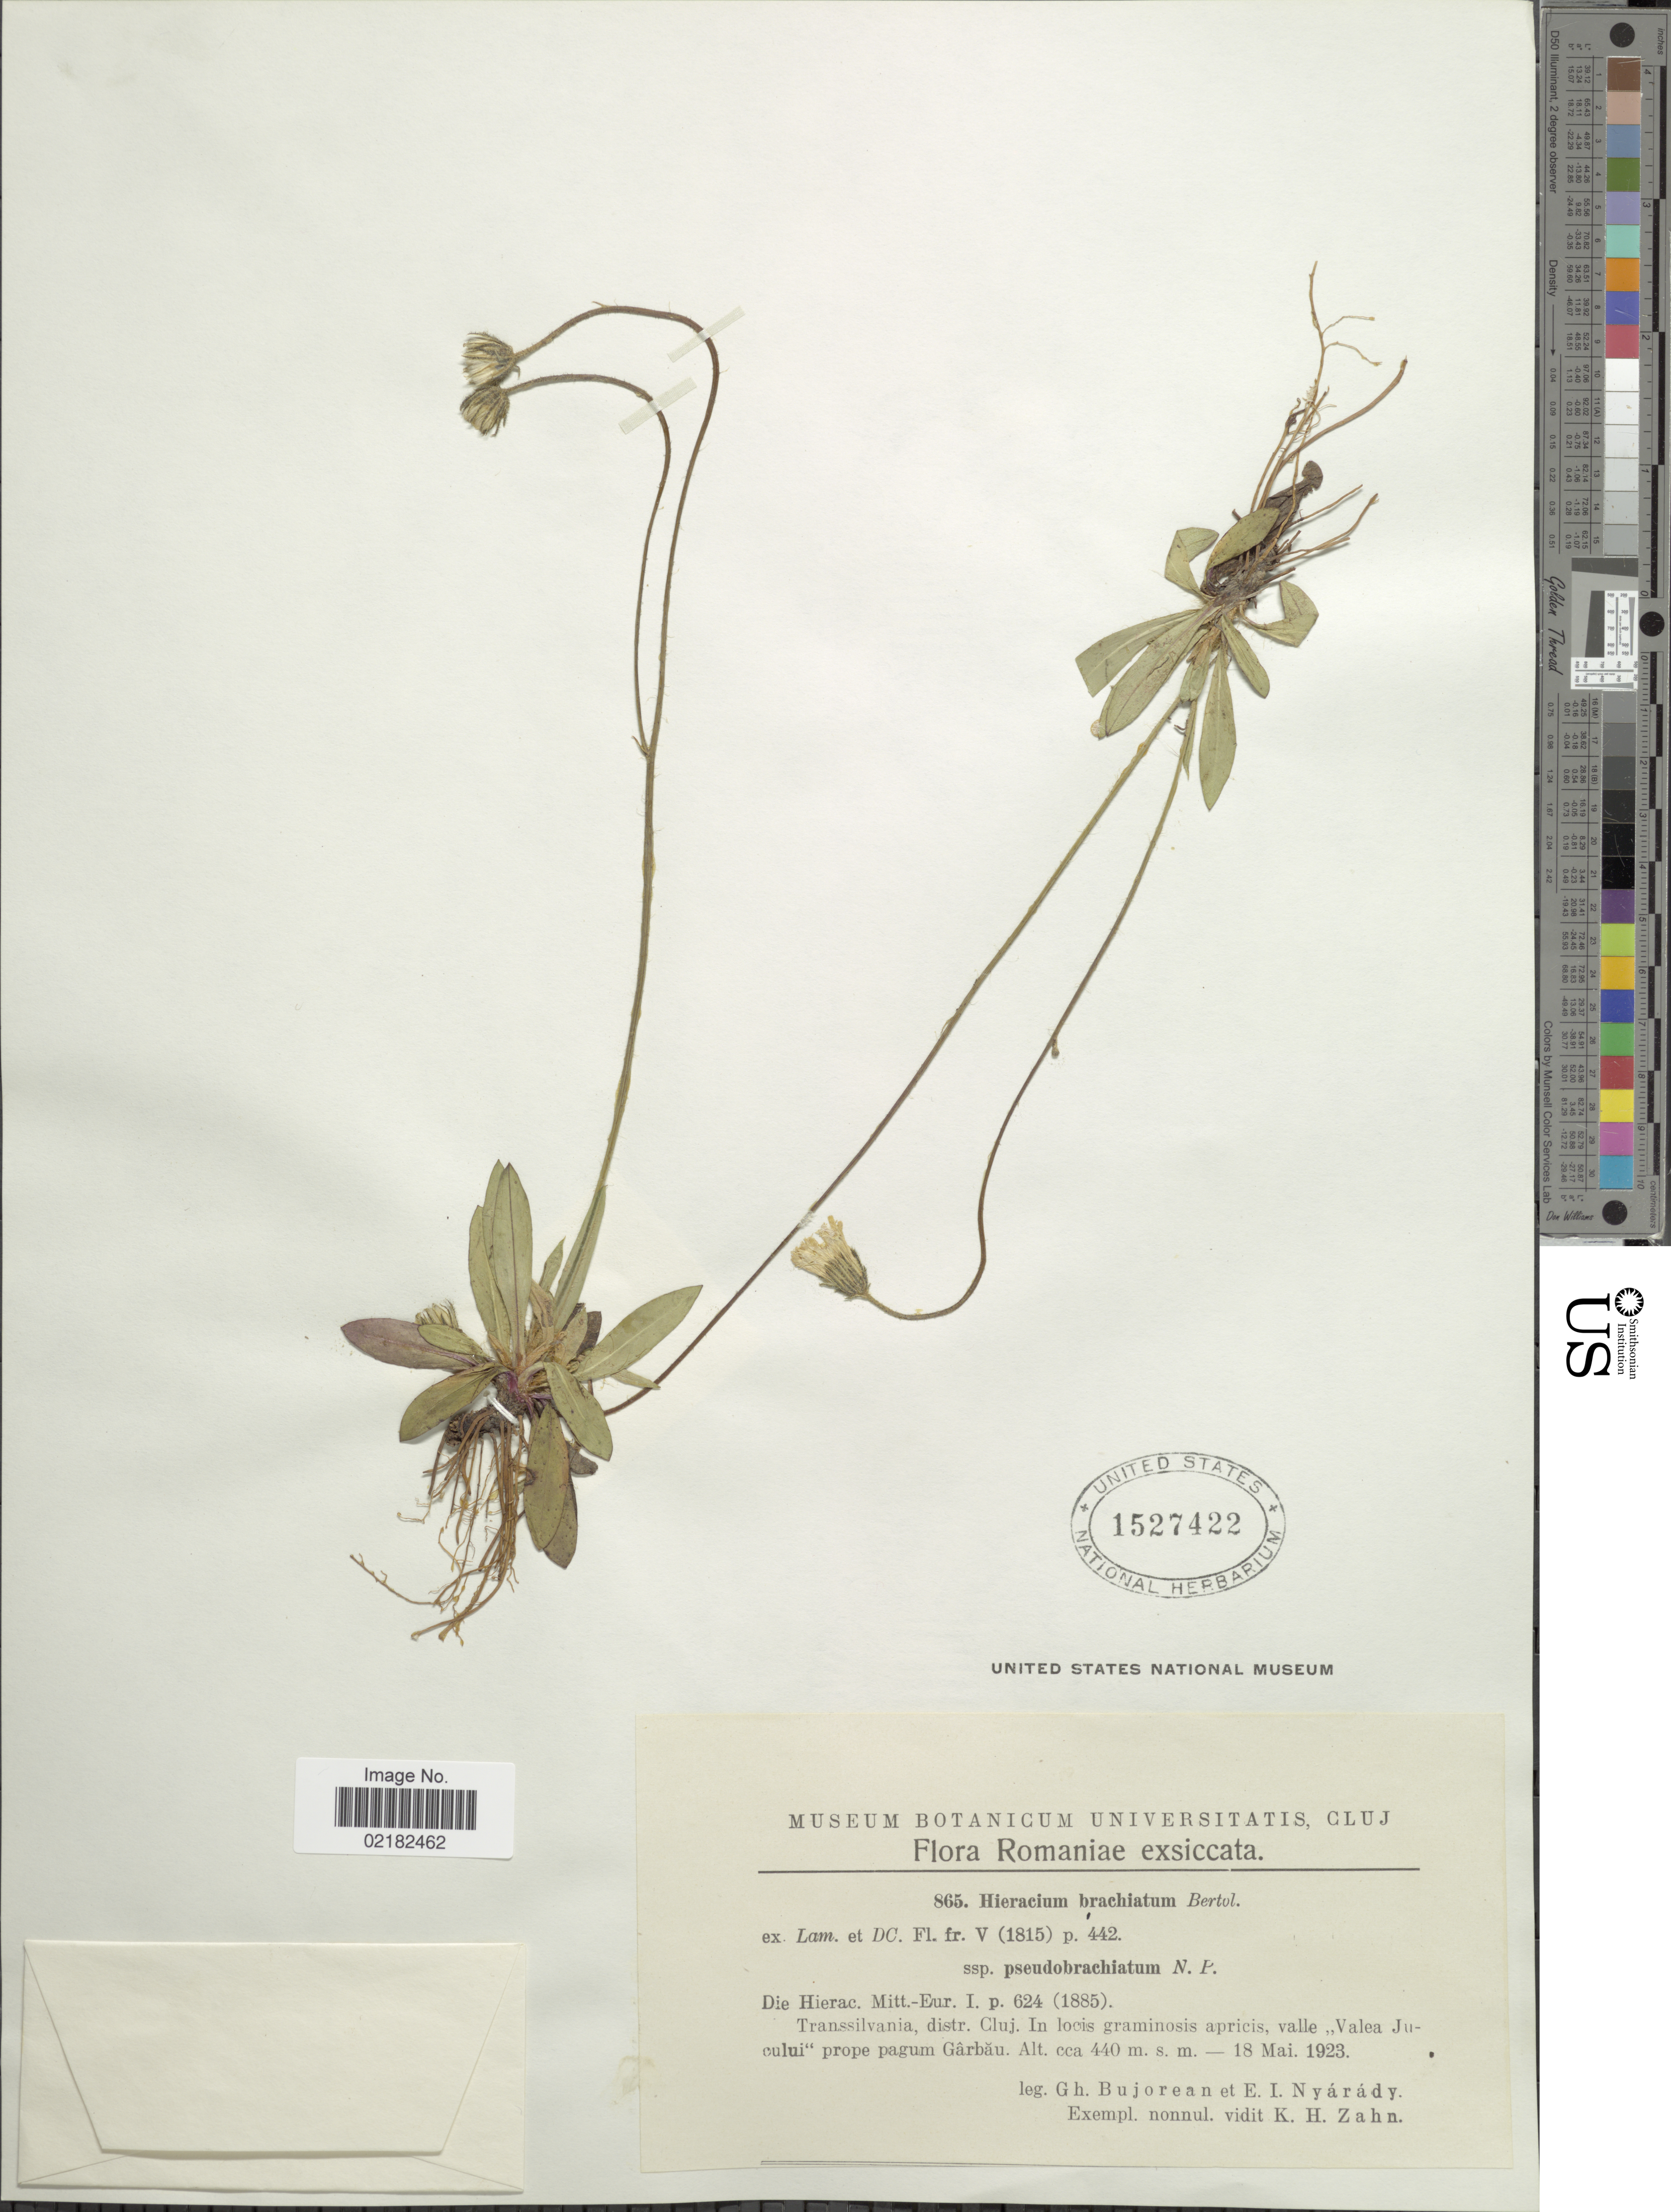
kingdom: Plantae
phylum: Tracheophyta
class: Magnoliopsida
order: Asterales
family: Asteraceae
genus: Pilosella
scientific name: Pilosella brachiata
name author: (DC.) F.W. Schultz & Sch. Bip.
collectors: G. Bujorean & E. Nyárády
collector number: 865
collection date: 1923-05-18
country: Romania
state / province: Cluj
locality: Transsilvania, valle Valea Jucului, prope pagum Garbau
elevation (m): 440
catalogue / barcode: US 1527422